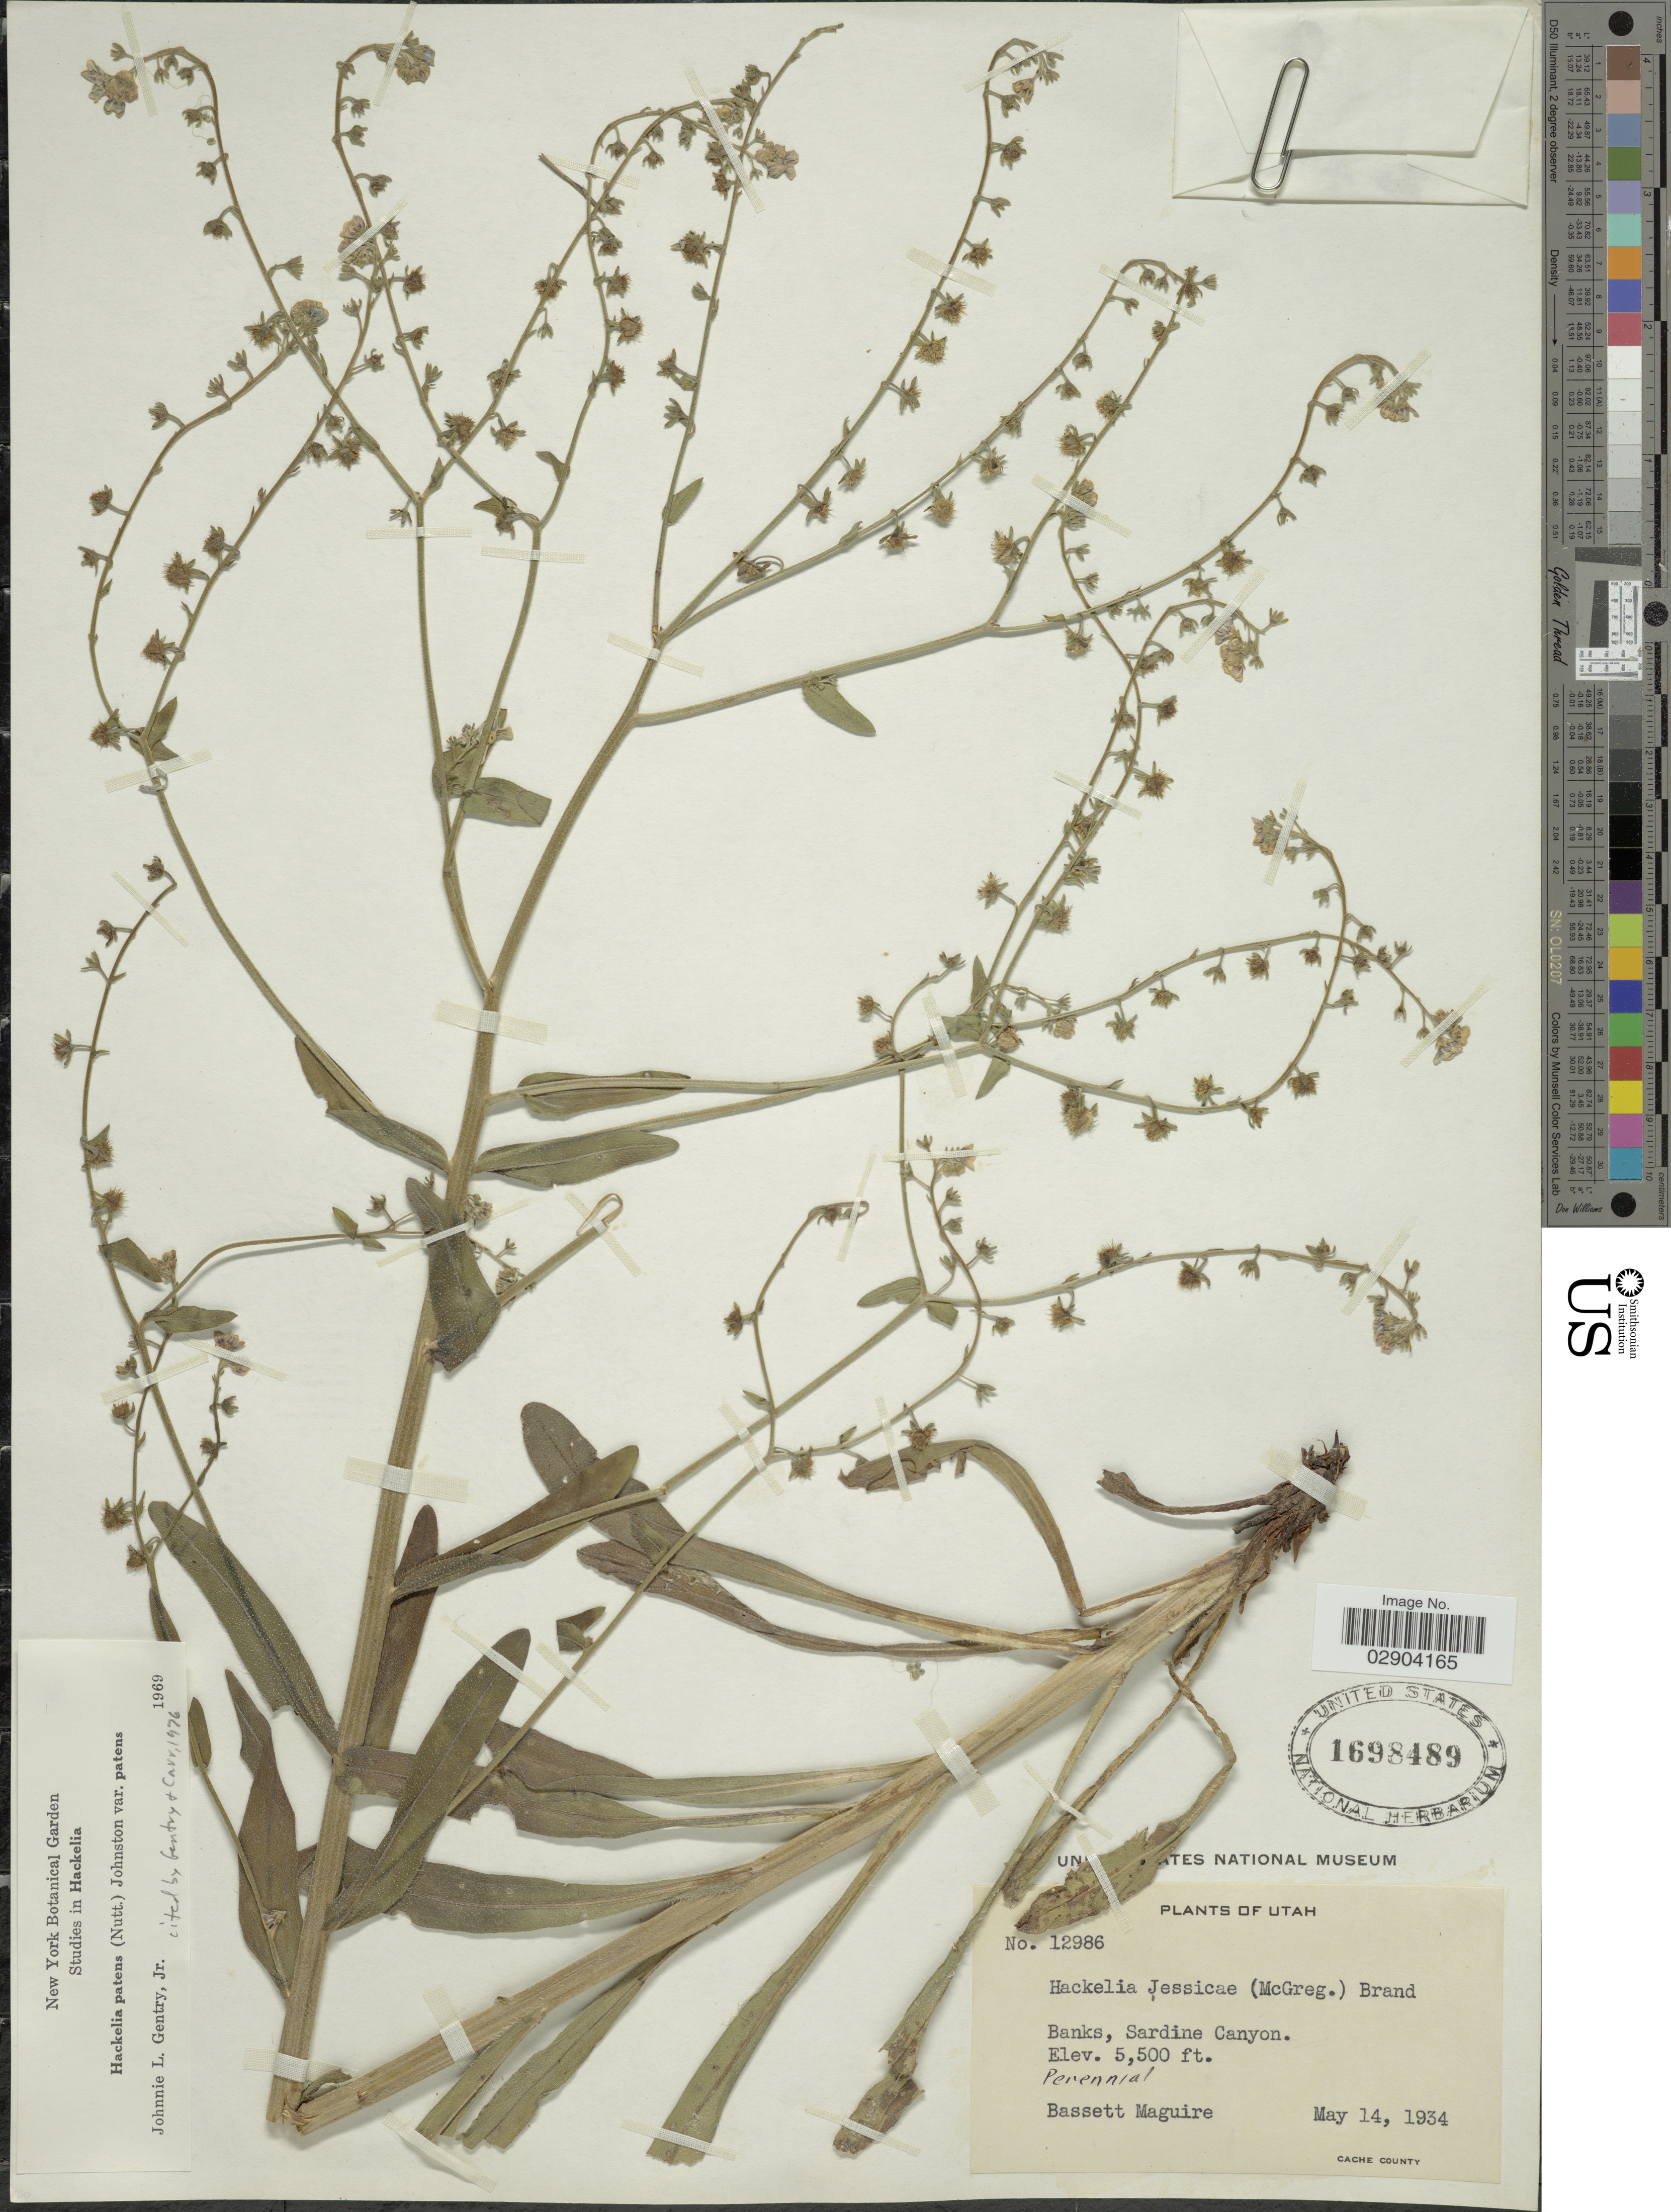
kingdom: Plantae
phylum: Tracheophyta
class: Magnoliopsida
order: Boraginales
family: Boraginaceae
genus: Hackelia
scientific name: Hackelia patens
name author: I.M. Johnst.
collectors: B. Maguire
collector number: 12986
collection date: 1934-05-14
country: United States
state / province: Utah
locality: Banks, Sardine Canyon. Cache County.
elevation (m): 1676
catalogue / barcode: US 1698489